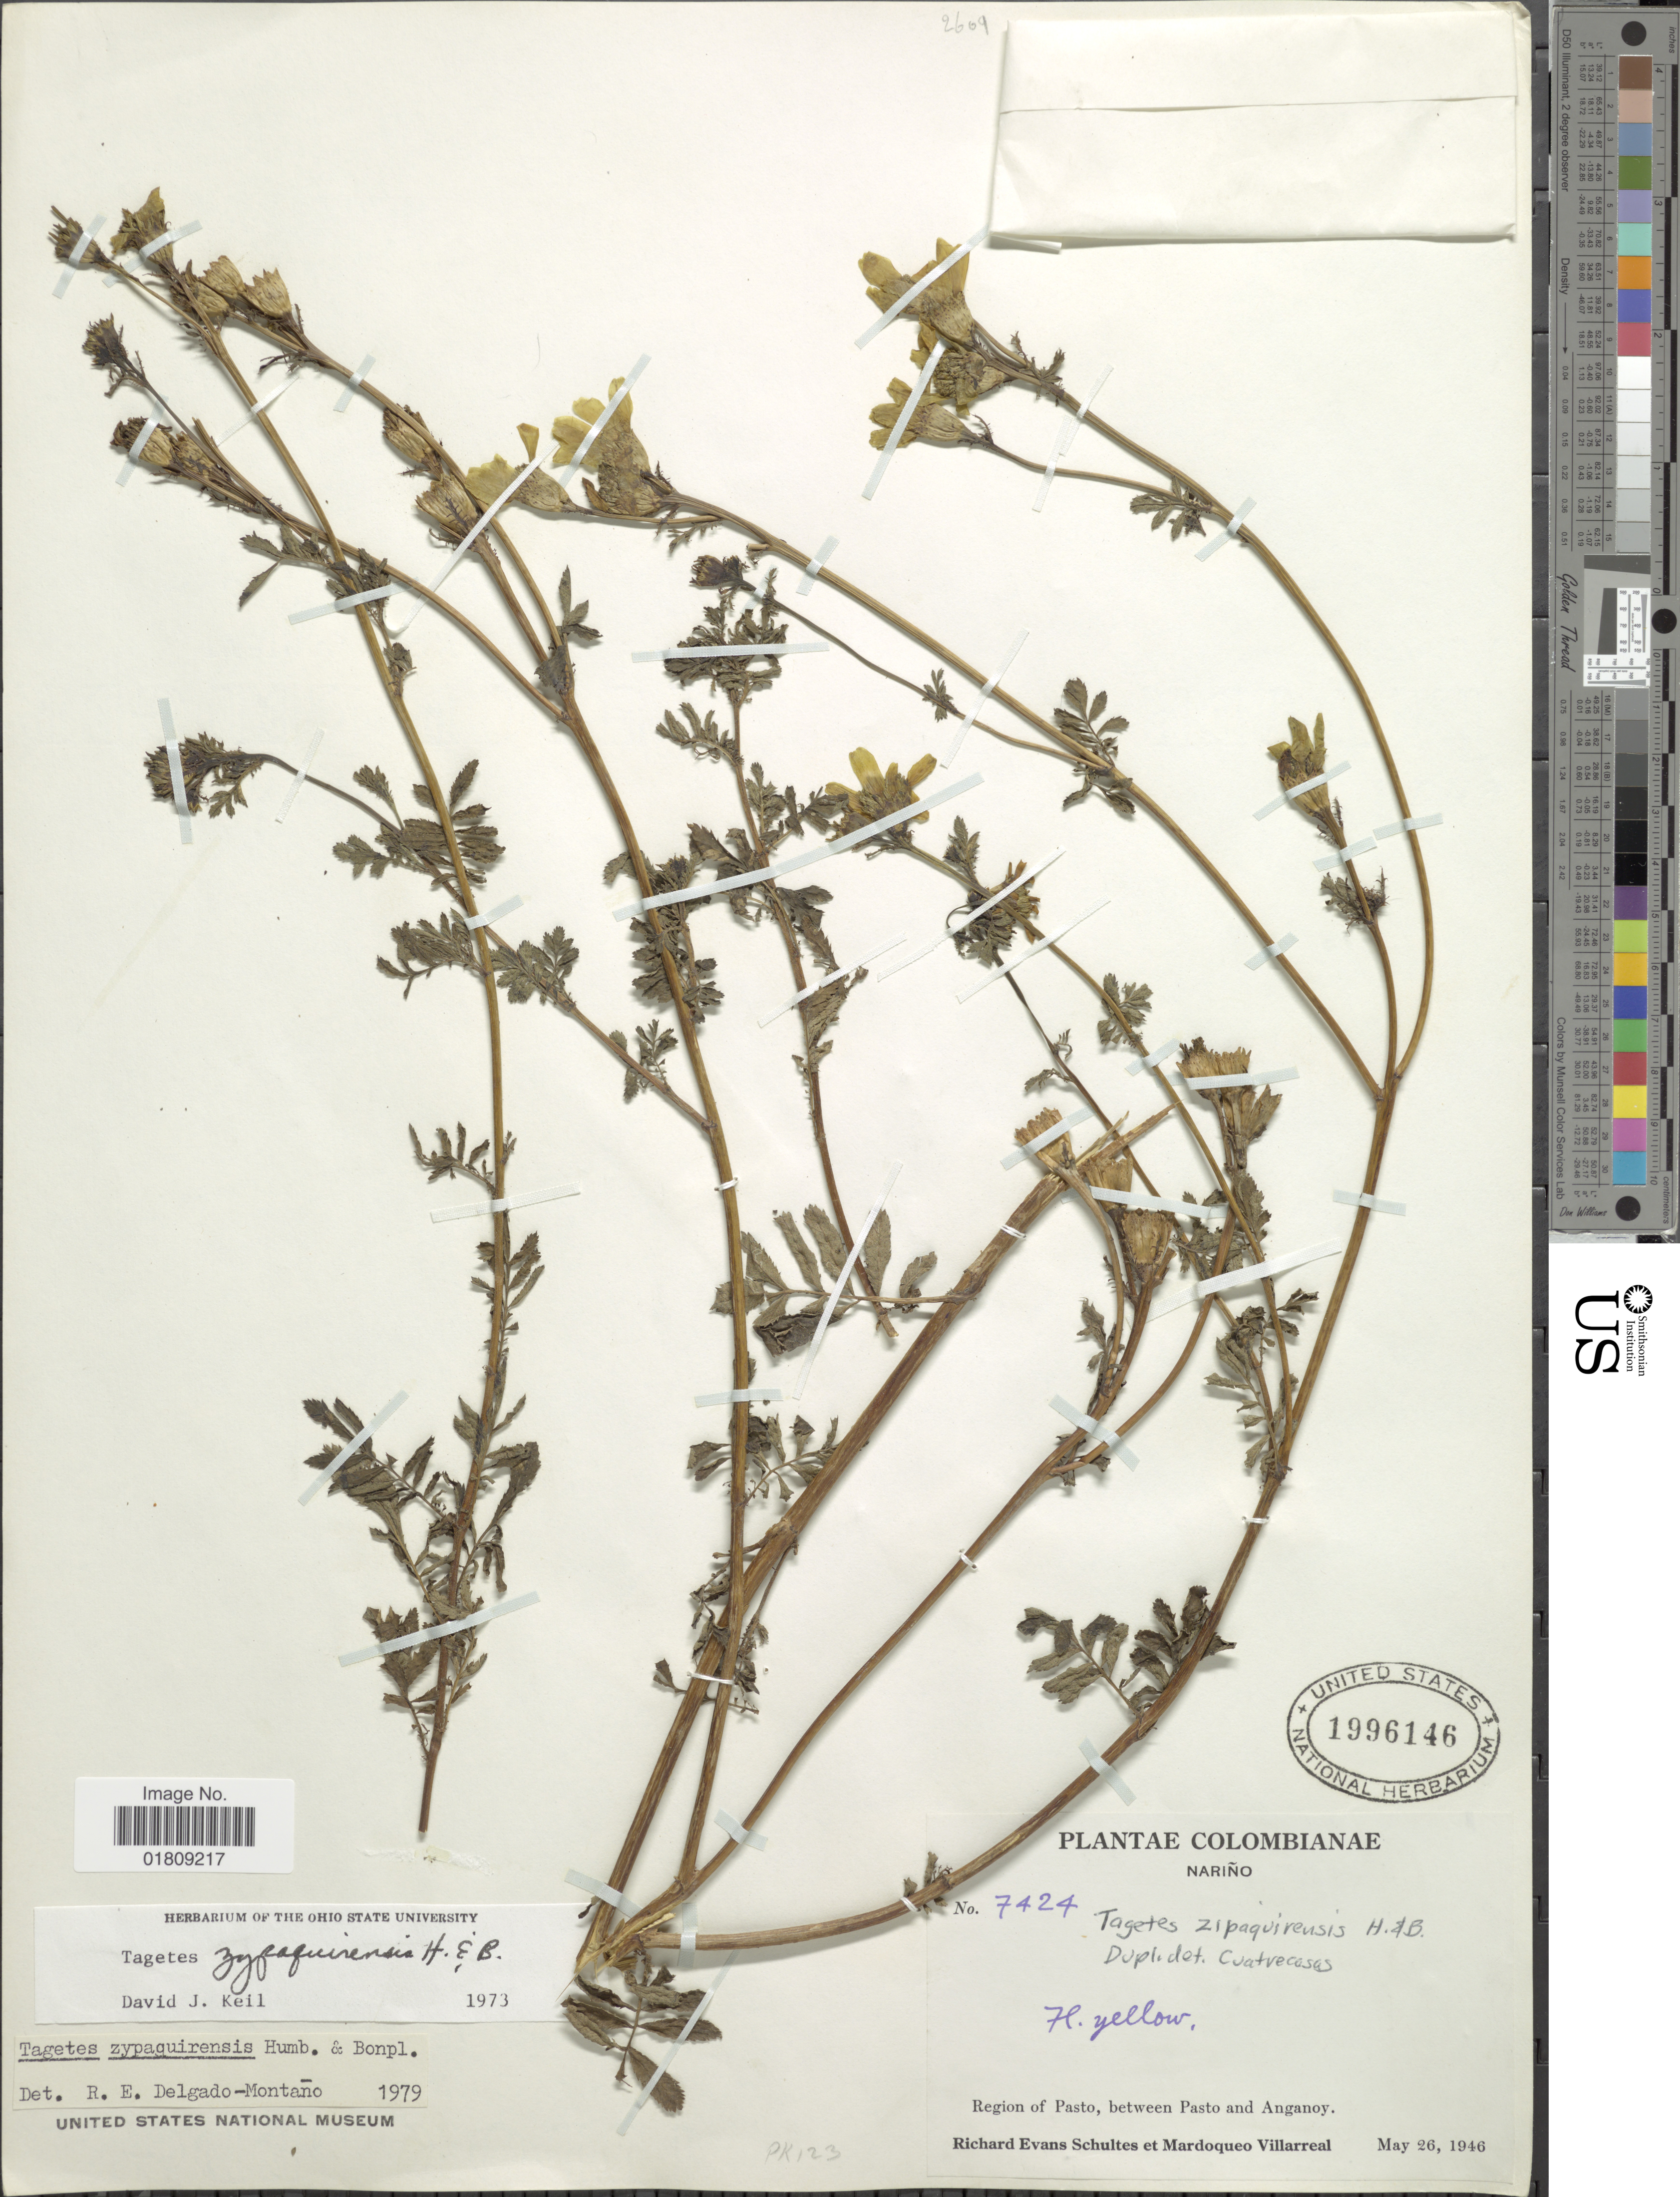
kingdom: Plantae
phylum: Tracheophyta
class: Magnoliopsida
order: Asterales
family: Asteraceae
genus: Tagetes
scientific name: Tagetes zypaquirensis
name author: Humb. & Bonpl.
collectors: R. E. Schultes & M. Villarreal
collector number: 7424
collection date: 1946-05-26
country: Colombia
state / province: Nariño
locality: Region of Pasto, between Pasto and Anganoy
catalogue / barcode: US 1996146